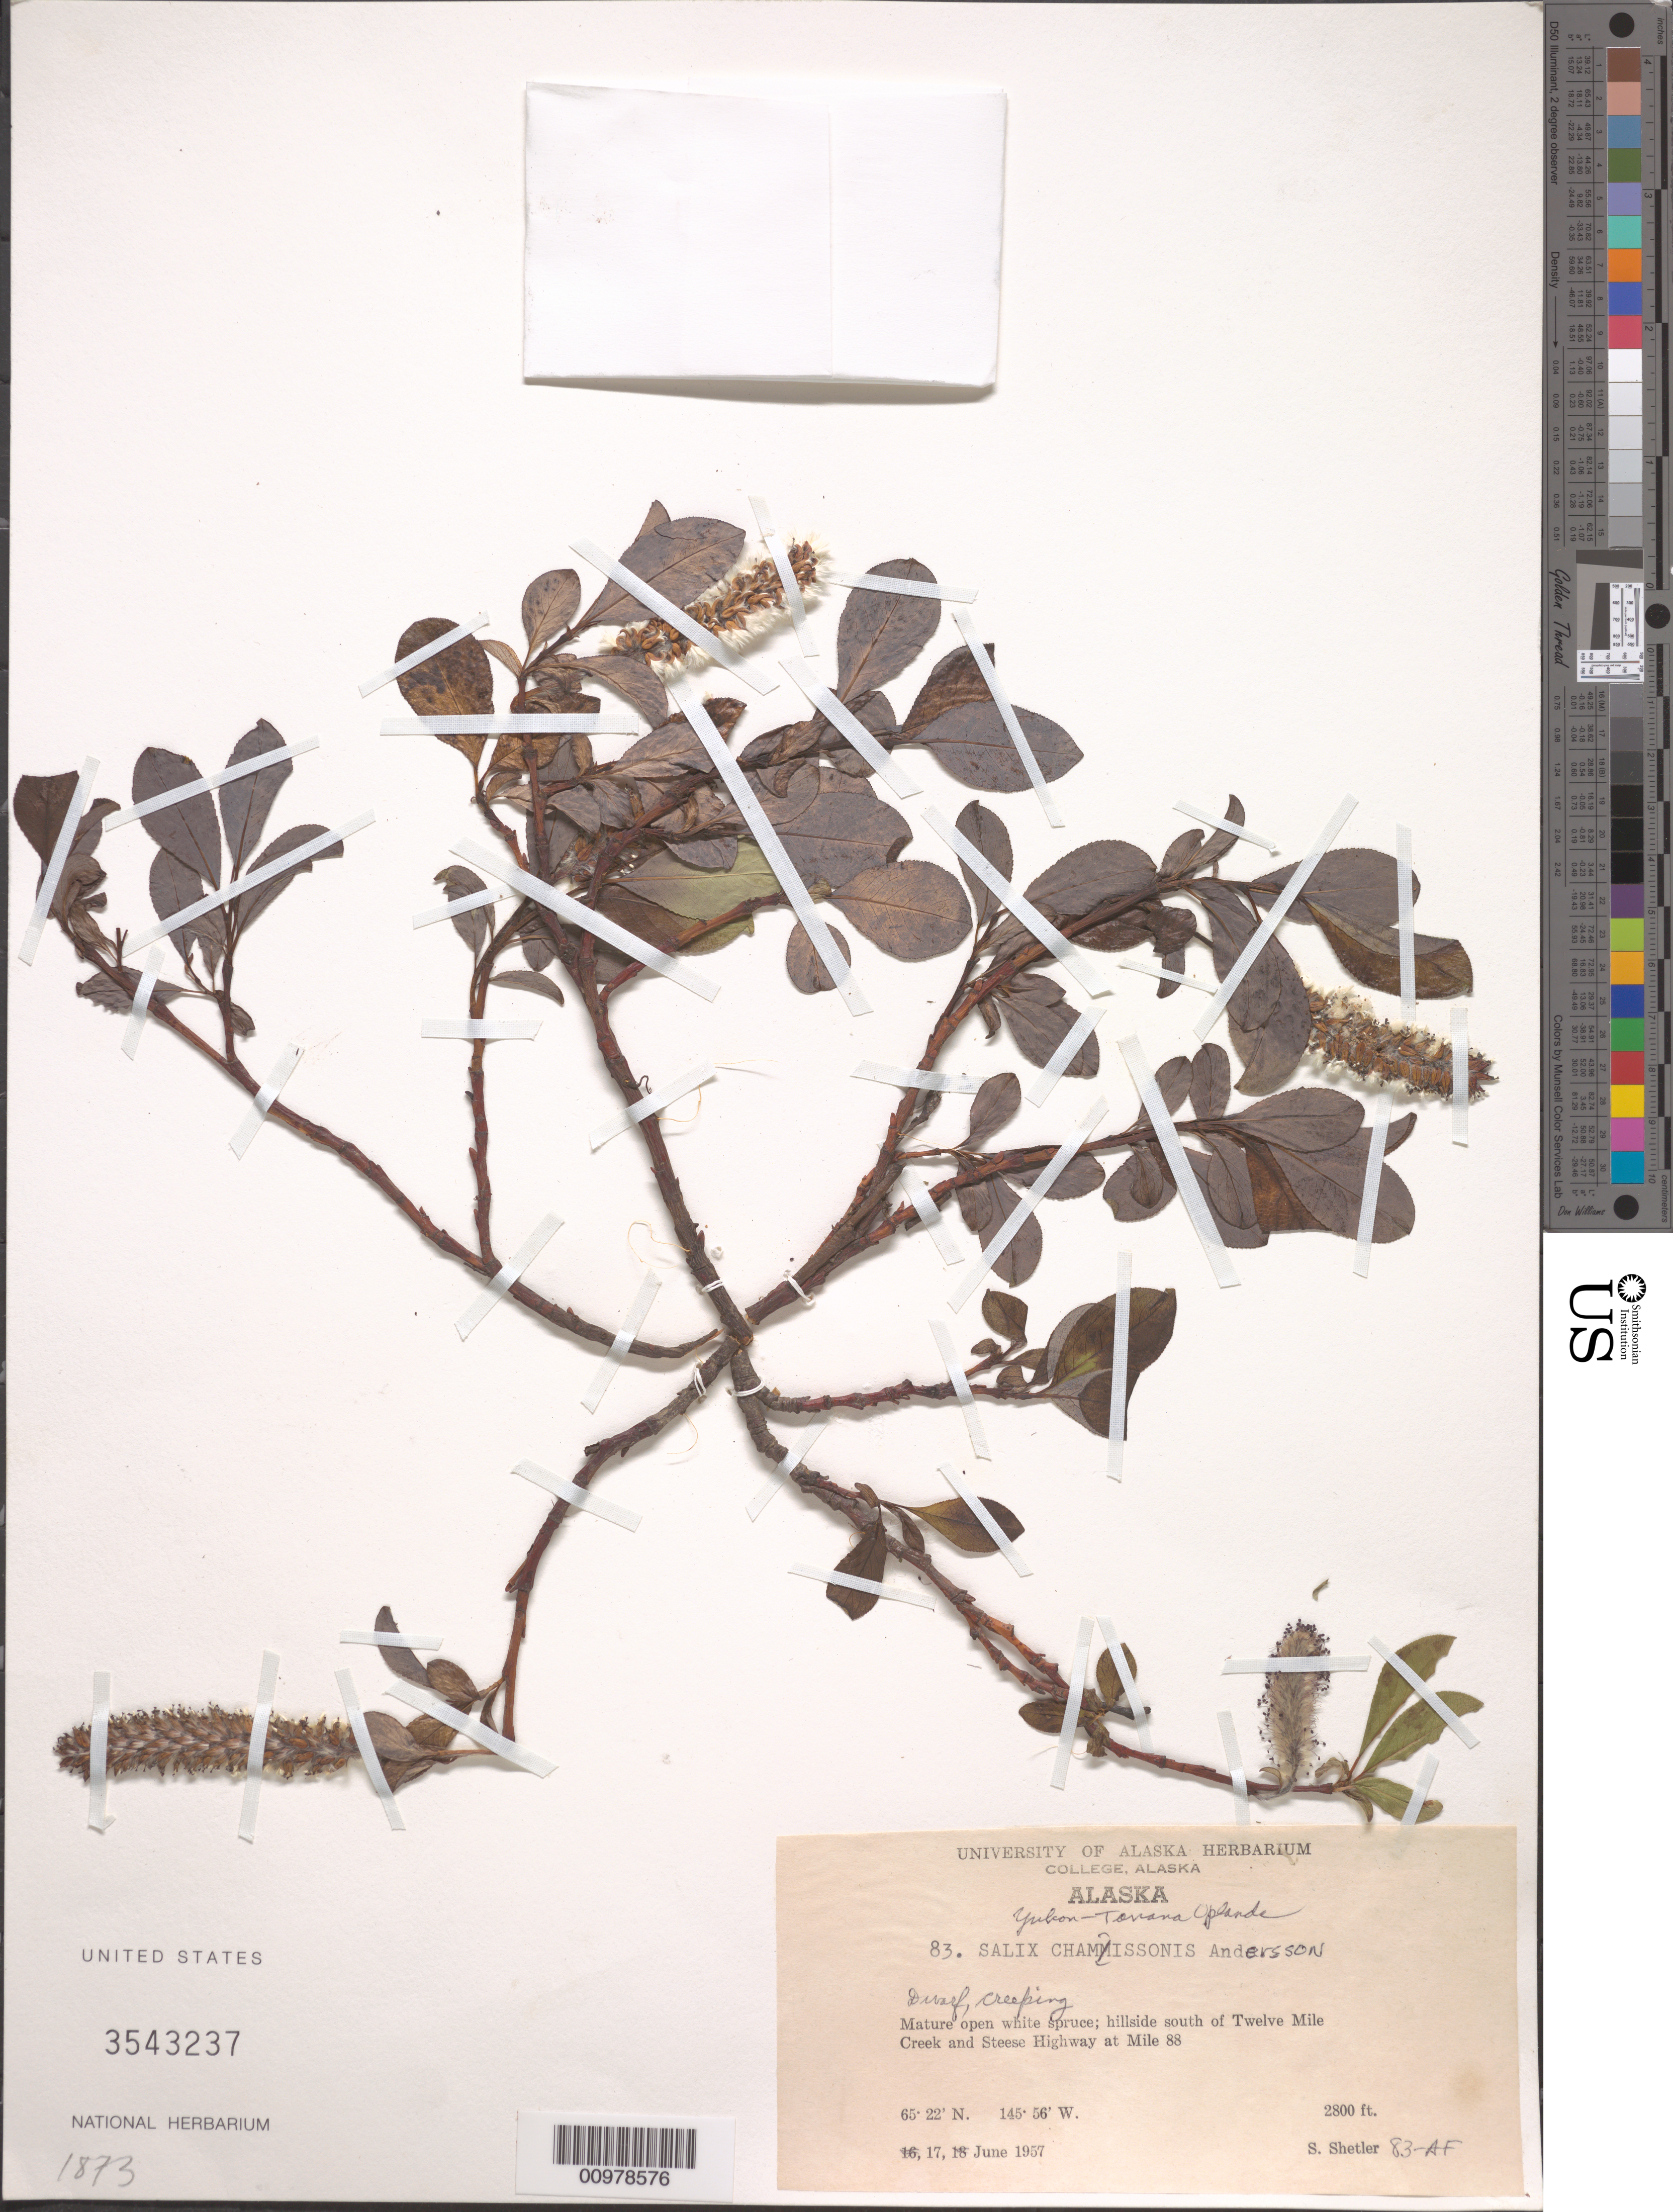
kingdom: Plantae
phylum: Tracheophyta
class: Magnoliopsida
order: Malpighiales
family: Salicaceae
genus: Salix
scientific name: Salix chamissonis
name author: Andersson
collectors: S. Shetler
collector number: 83/83-AF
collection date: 1957-06-17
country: United States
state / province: Alaska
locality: Hillside south of Twelve Mile Ceek and Steese Highway at Mile 88.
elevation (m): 853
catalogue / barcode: US 3543237